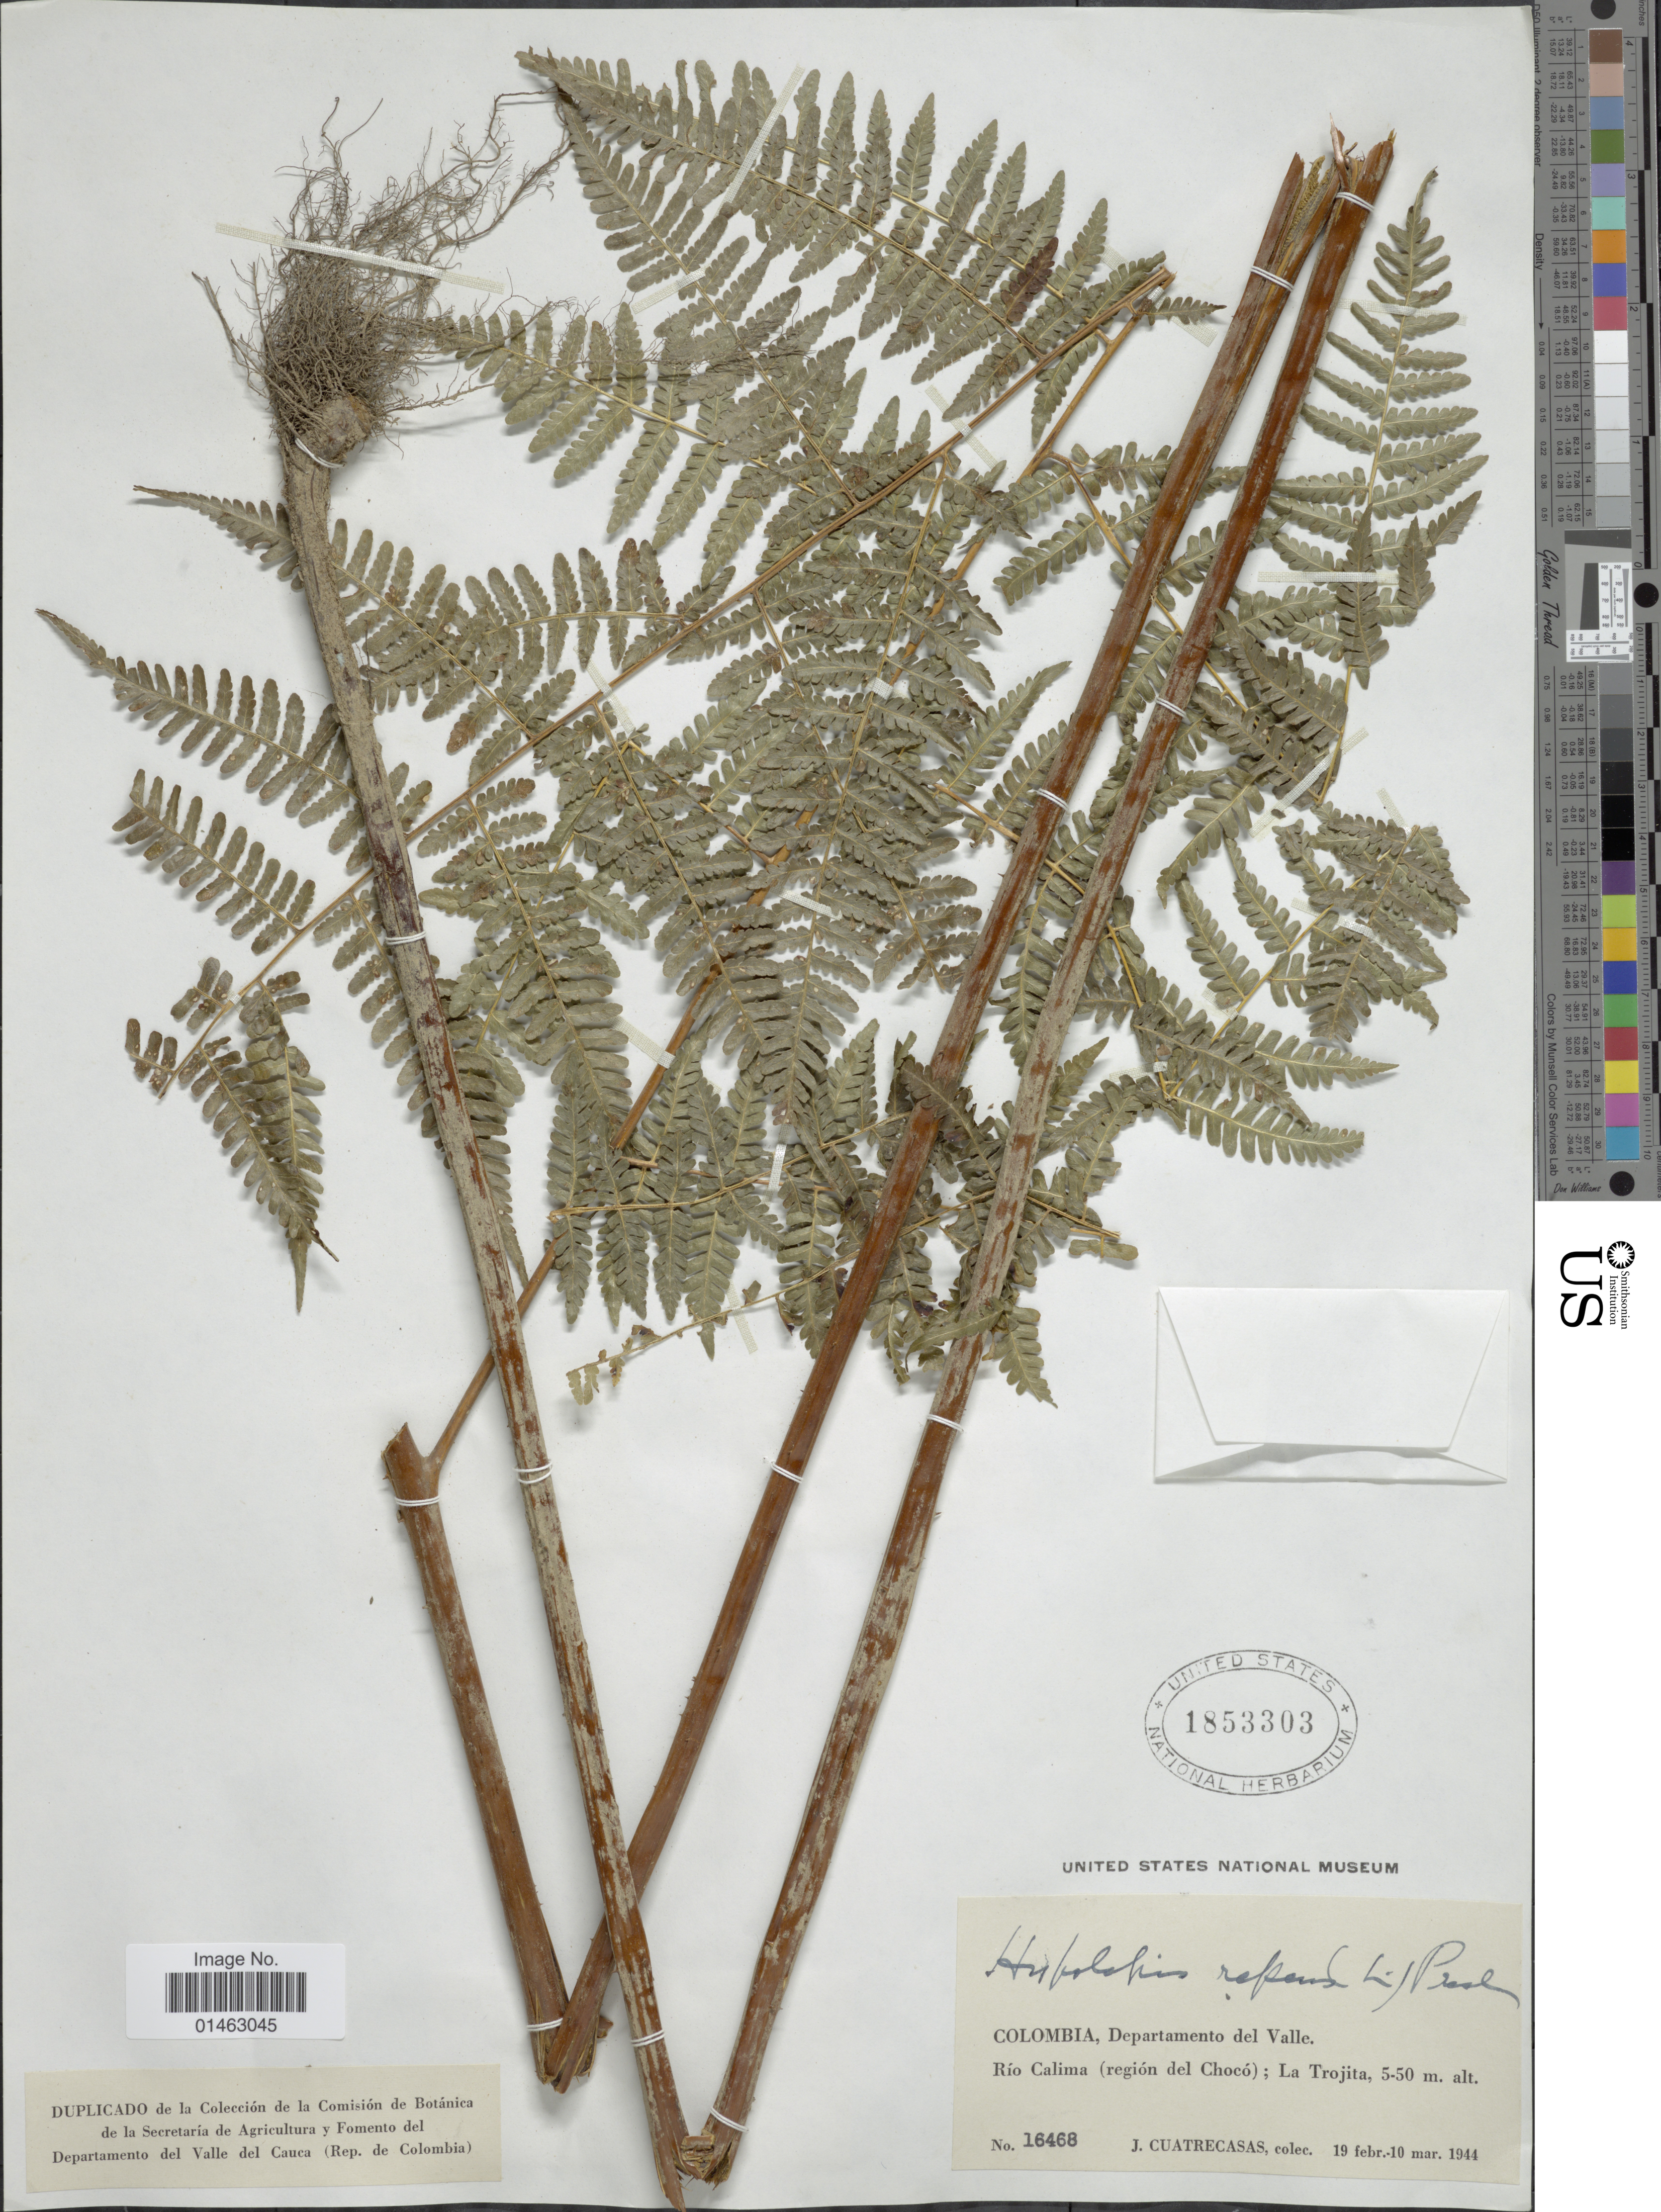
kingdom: Plantae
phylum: Tracheophyta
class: Polypodiopsida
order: Polypodiales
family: Dennstaedtiaceae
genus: Hypolepis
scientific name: Hypolepis repens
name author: (L.) C. Presl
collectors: J. Cuatrecasas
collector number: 16468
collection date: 1944-02-19/1944-03-10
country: Colombia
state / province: Valle del Cauca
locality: Depatamento del Valle. Rio Calima (región del Chocó); La Trojita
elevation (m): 5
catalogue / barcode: US 1853303